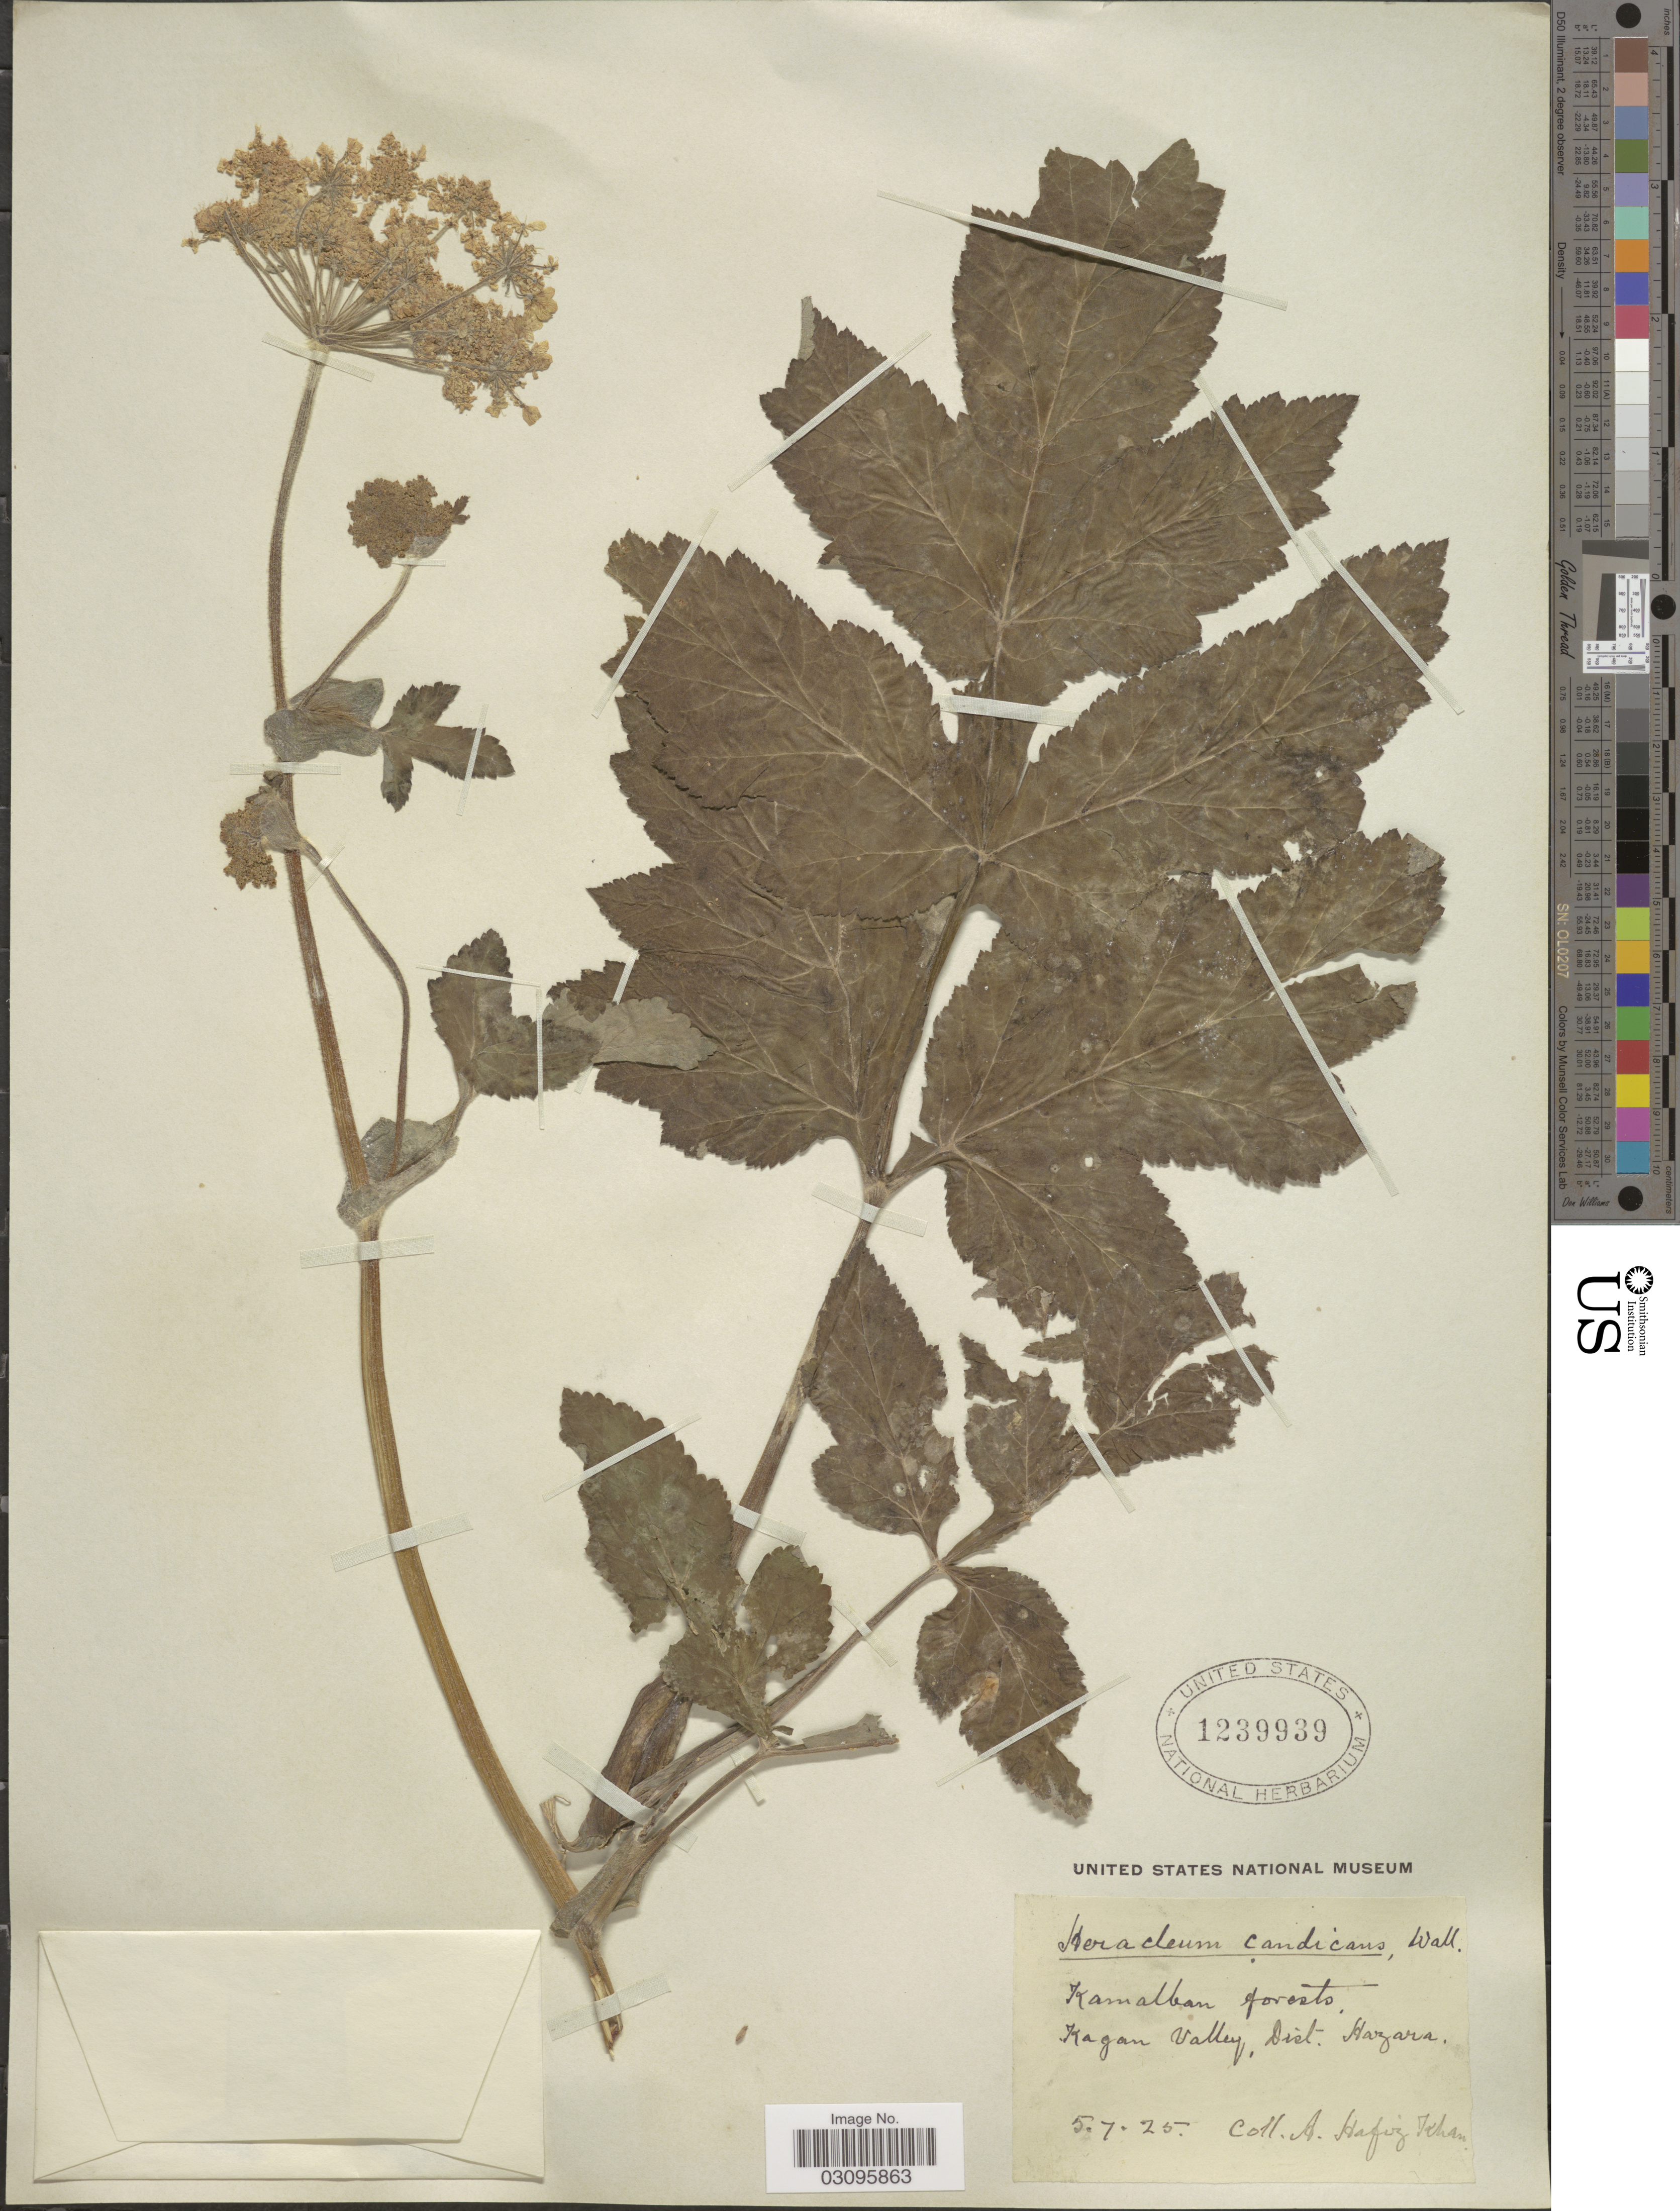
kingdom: Plantae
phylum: Tracheophyta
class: Magnoliopsida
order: Apiales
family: Apiaceae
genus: Heracleum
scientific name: Heracleum candicans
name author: Wall. ex DC.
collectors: A. Hafiz-Khan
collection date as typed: Transcribed d/m/y: 5/7/25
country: Pakistan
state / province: Khyber Pakhtunkhwa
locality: Kagan Valley, Dist. Hazara.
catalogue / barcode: US 1239939